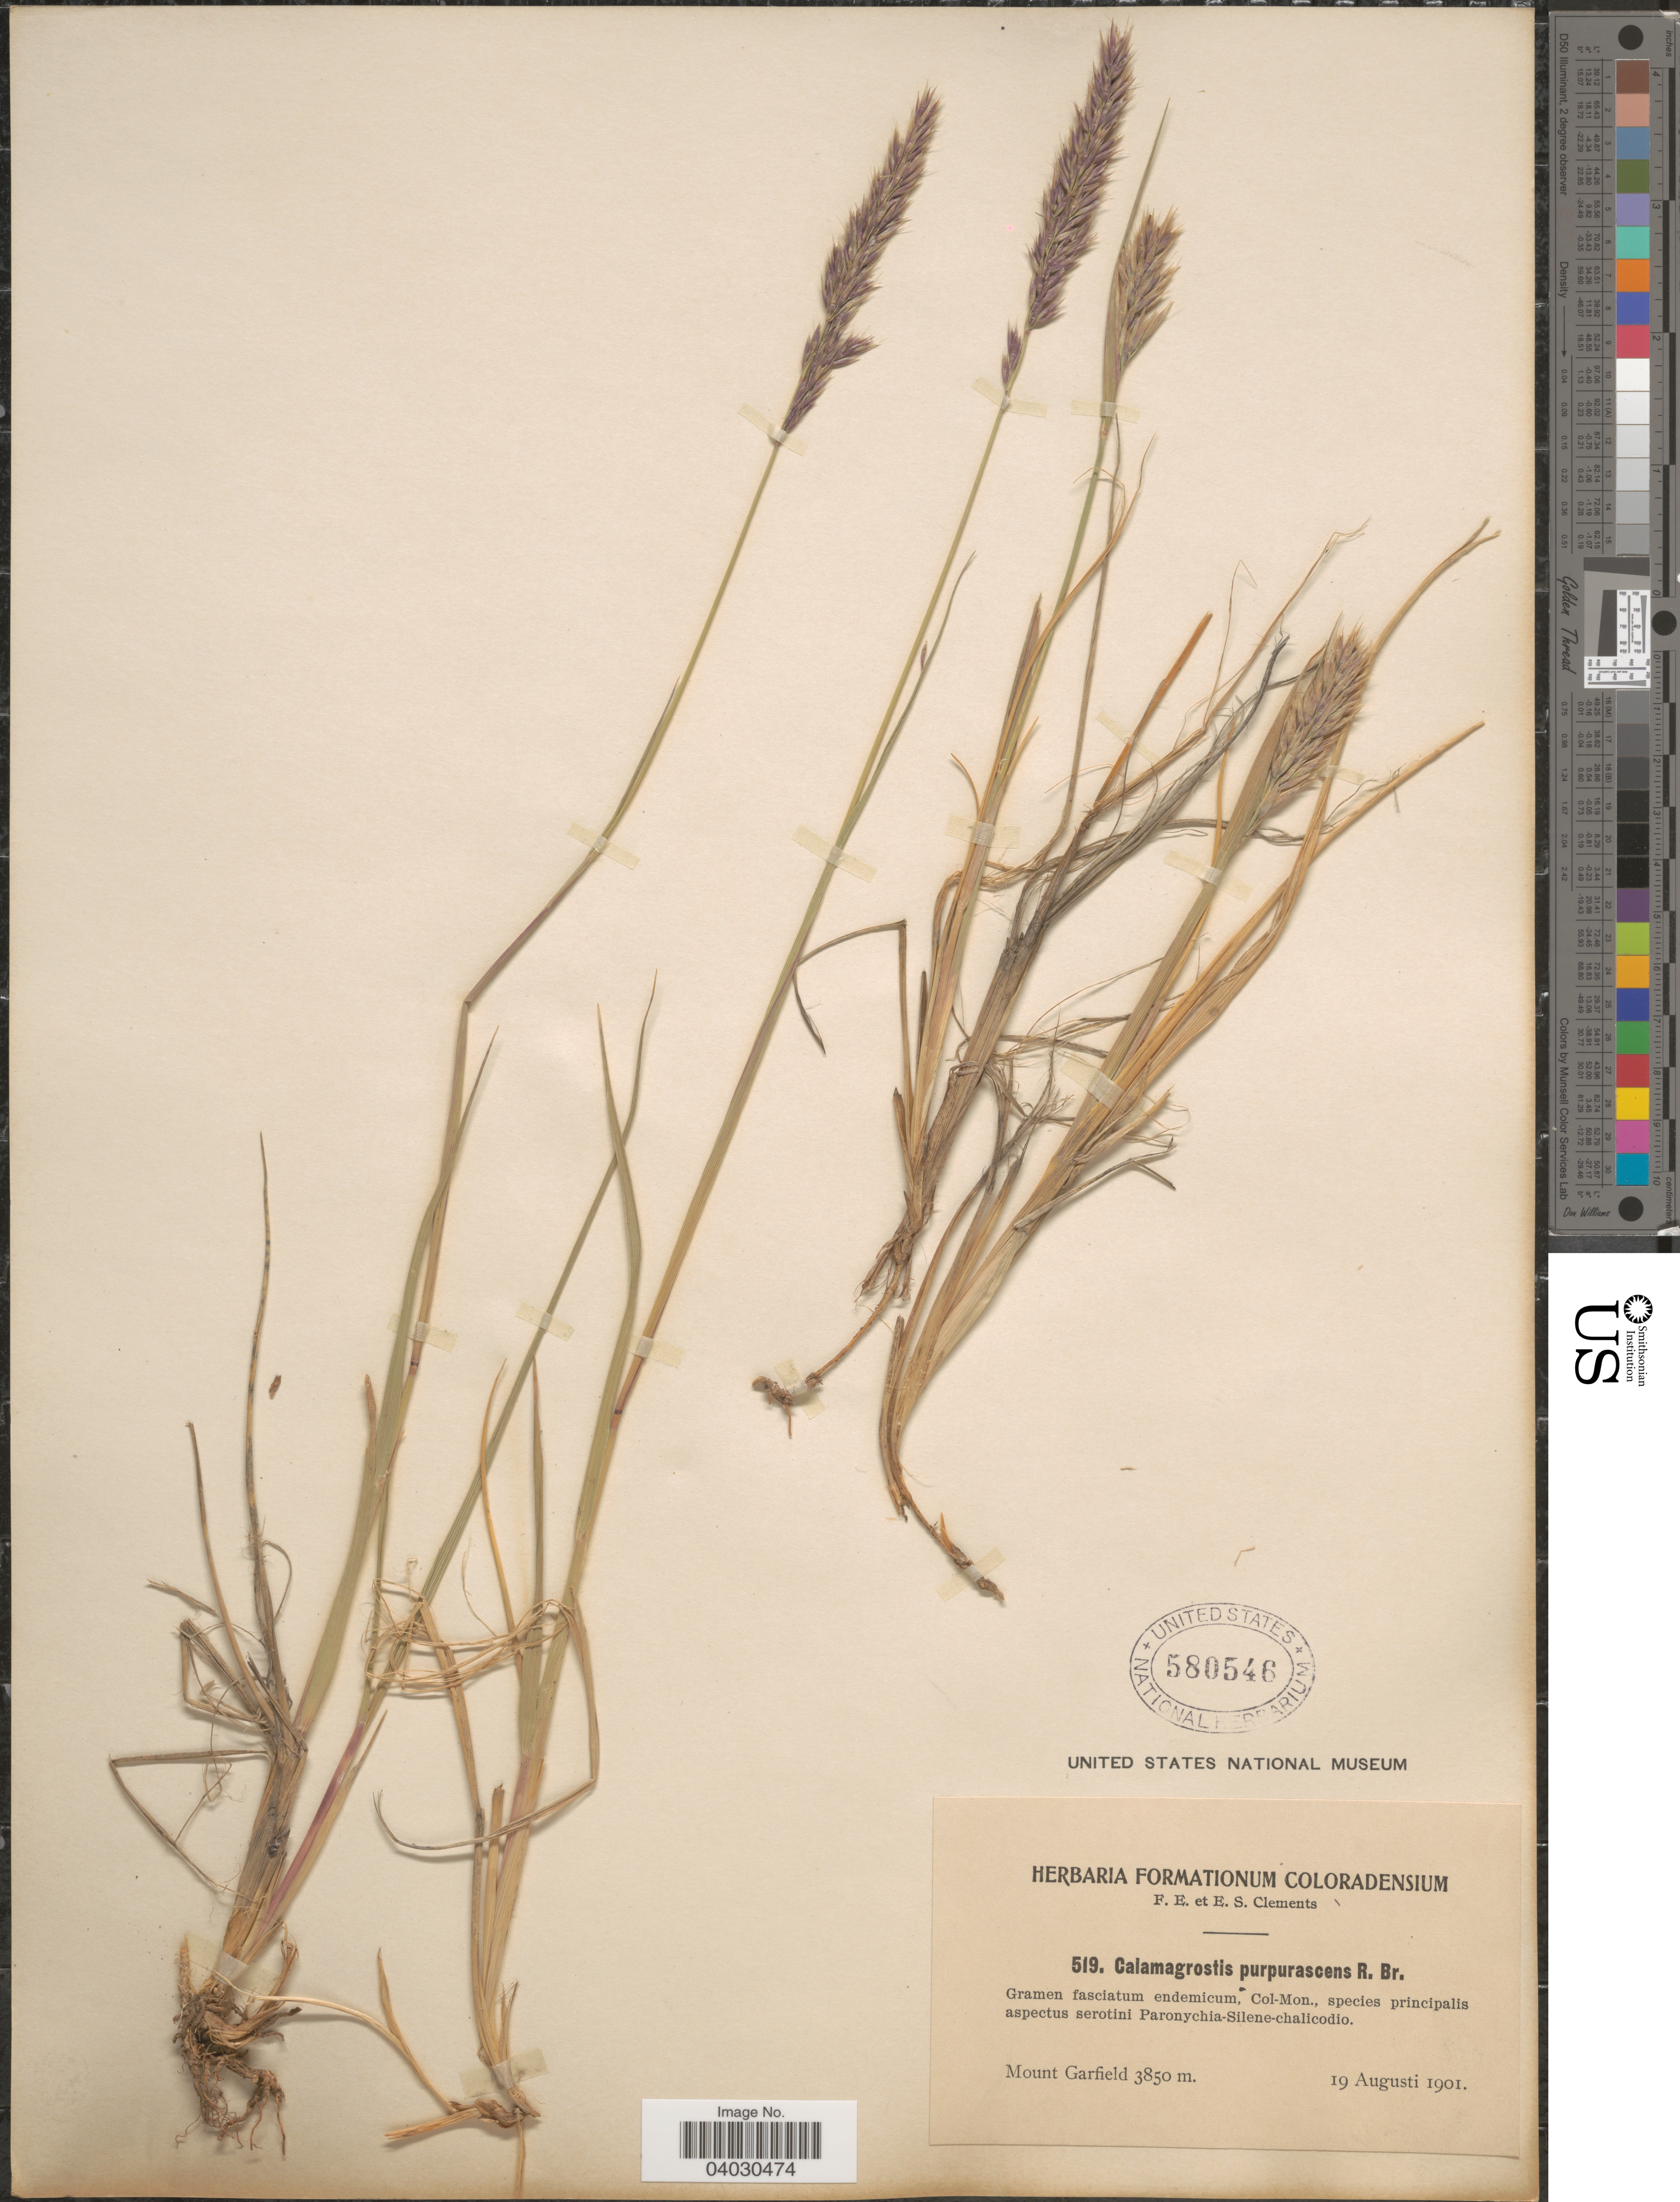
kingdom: Plantae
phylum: Tracheophyta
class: Liliopsida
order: Poales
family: Poaceae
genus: Calamagrostis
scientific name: Calamagrostis purpurascens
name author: R. Br.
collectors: F. E. Clements & E. S. Clements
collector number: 519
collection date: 1901-08-19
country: United States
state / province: Colorado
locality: Mount Garfield.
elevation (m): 3850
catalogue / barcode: US 580546